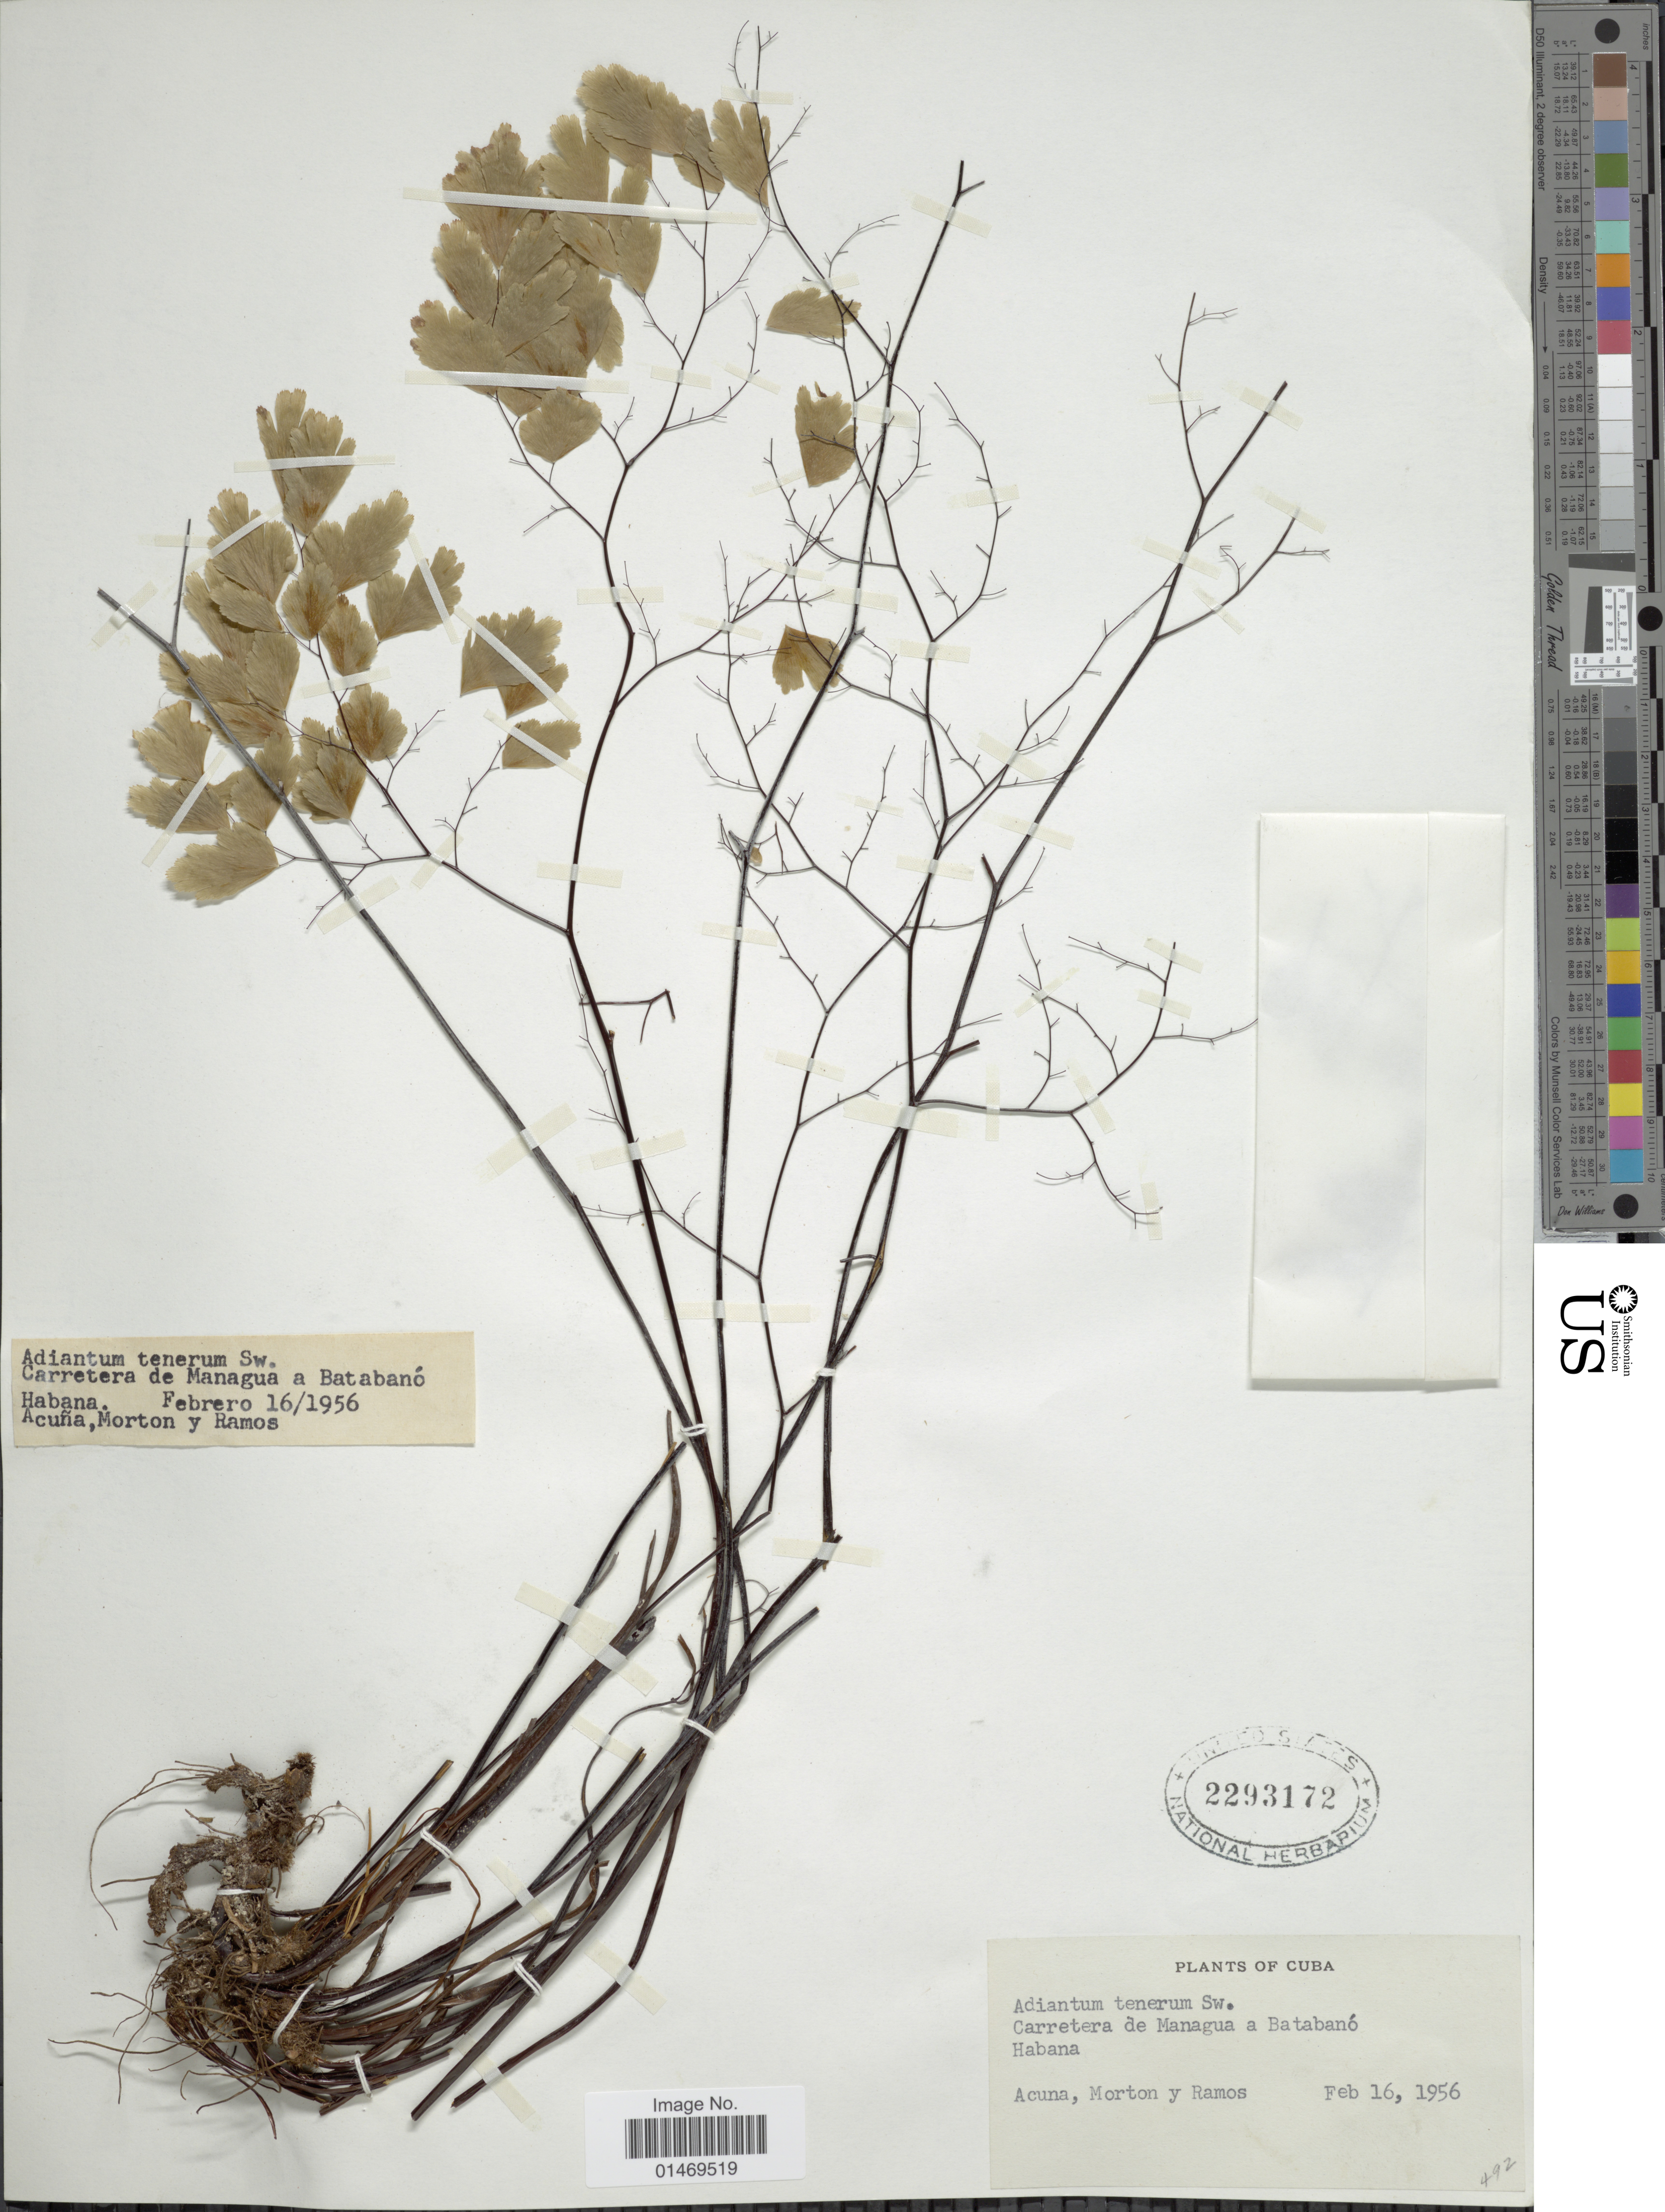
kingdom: Plantae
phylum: Tracheophyta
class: Polypodiopsida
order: Polypodiales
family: Pteridaceae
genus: Adiantum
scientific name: Adiantum tenerum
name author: Sw.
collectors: Acuña, Morton, -- & -. Ramos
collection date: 1956-02-16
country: Cuba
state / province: La Habana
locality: Carretera de managua a Batabano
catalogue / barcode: US 2293172